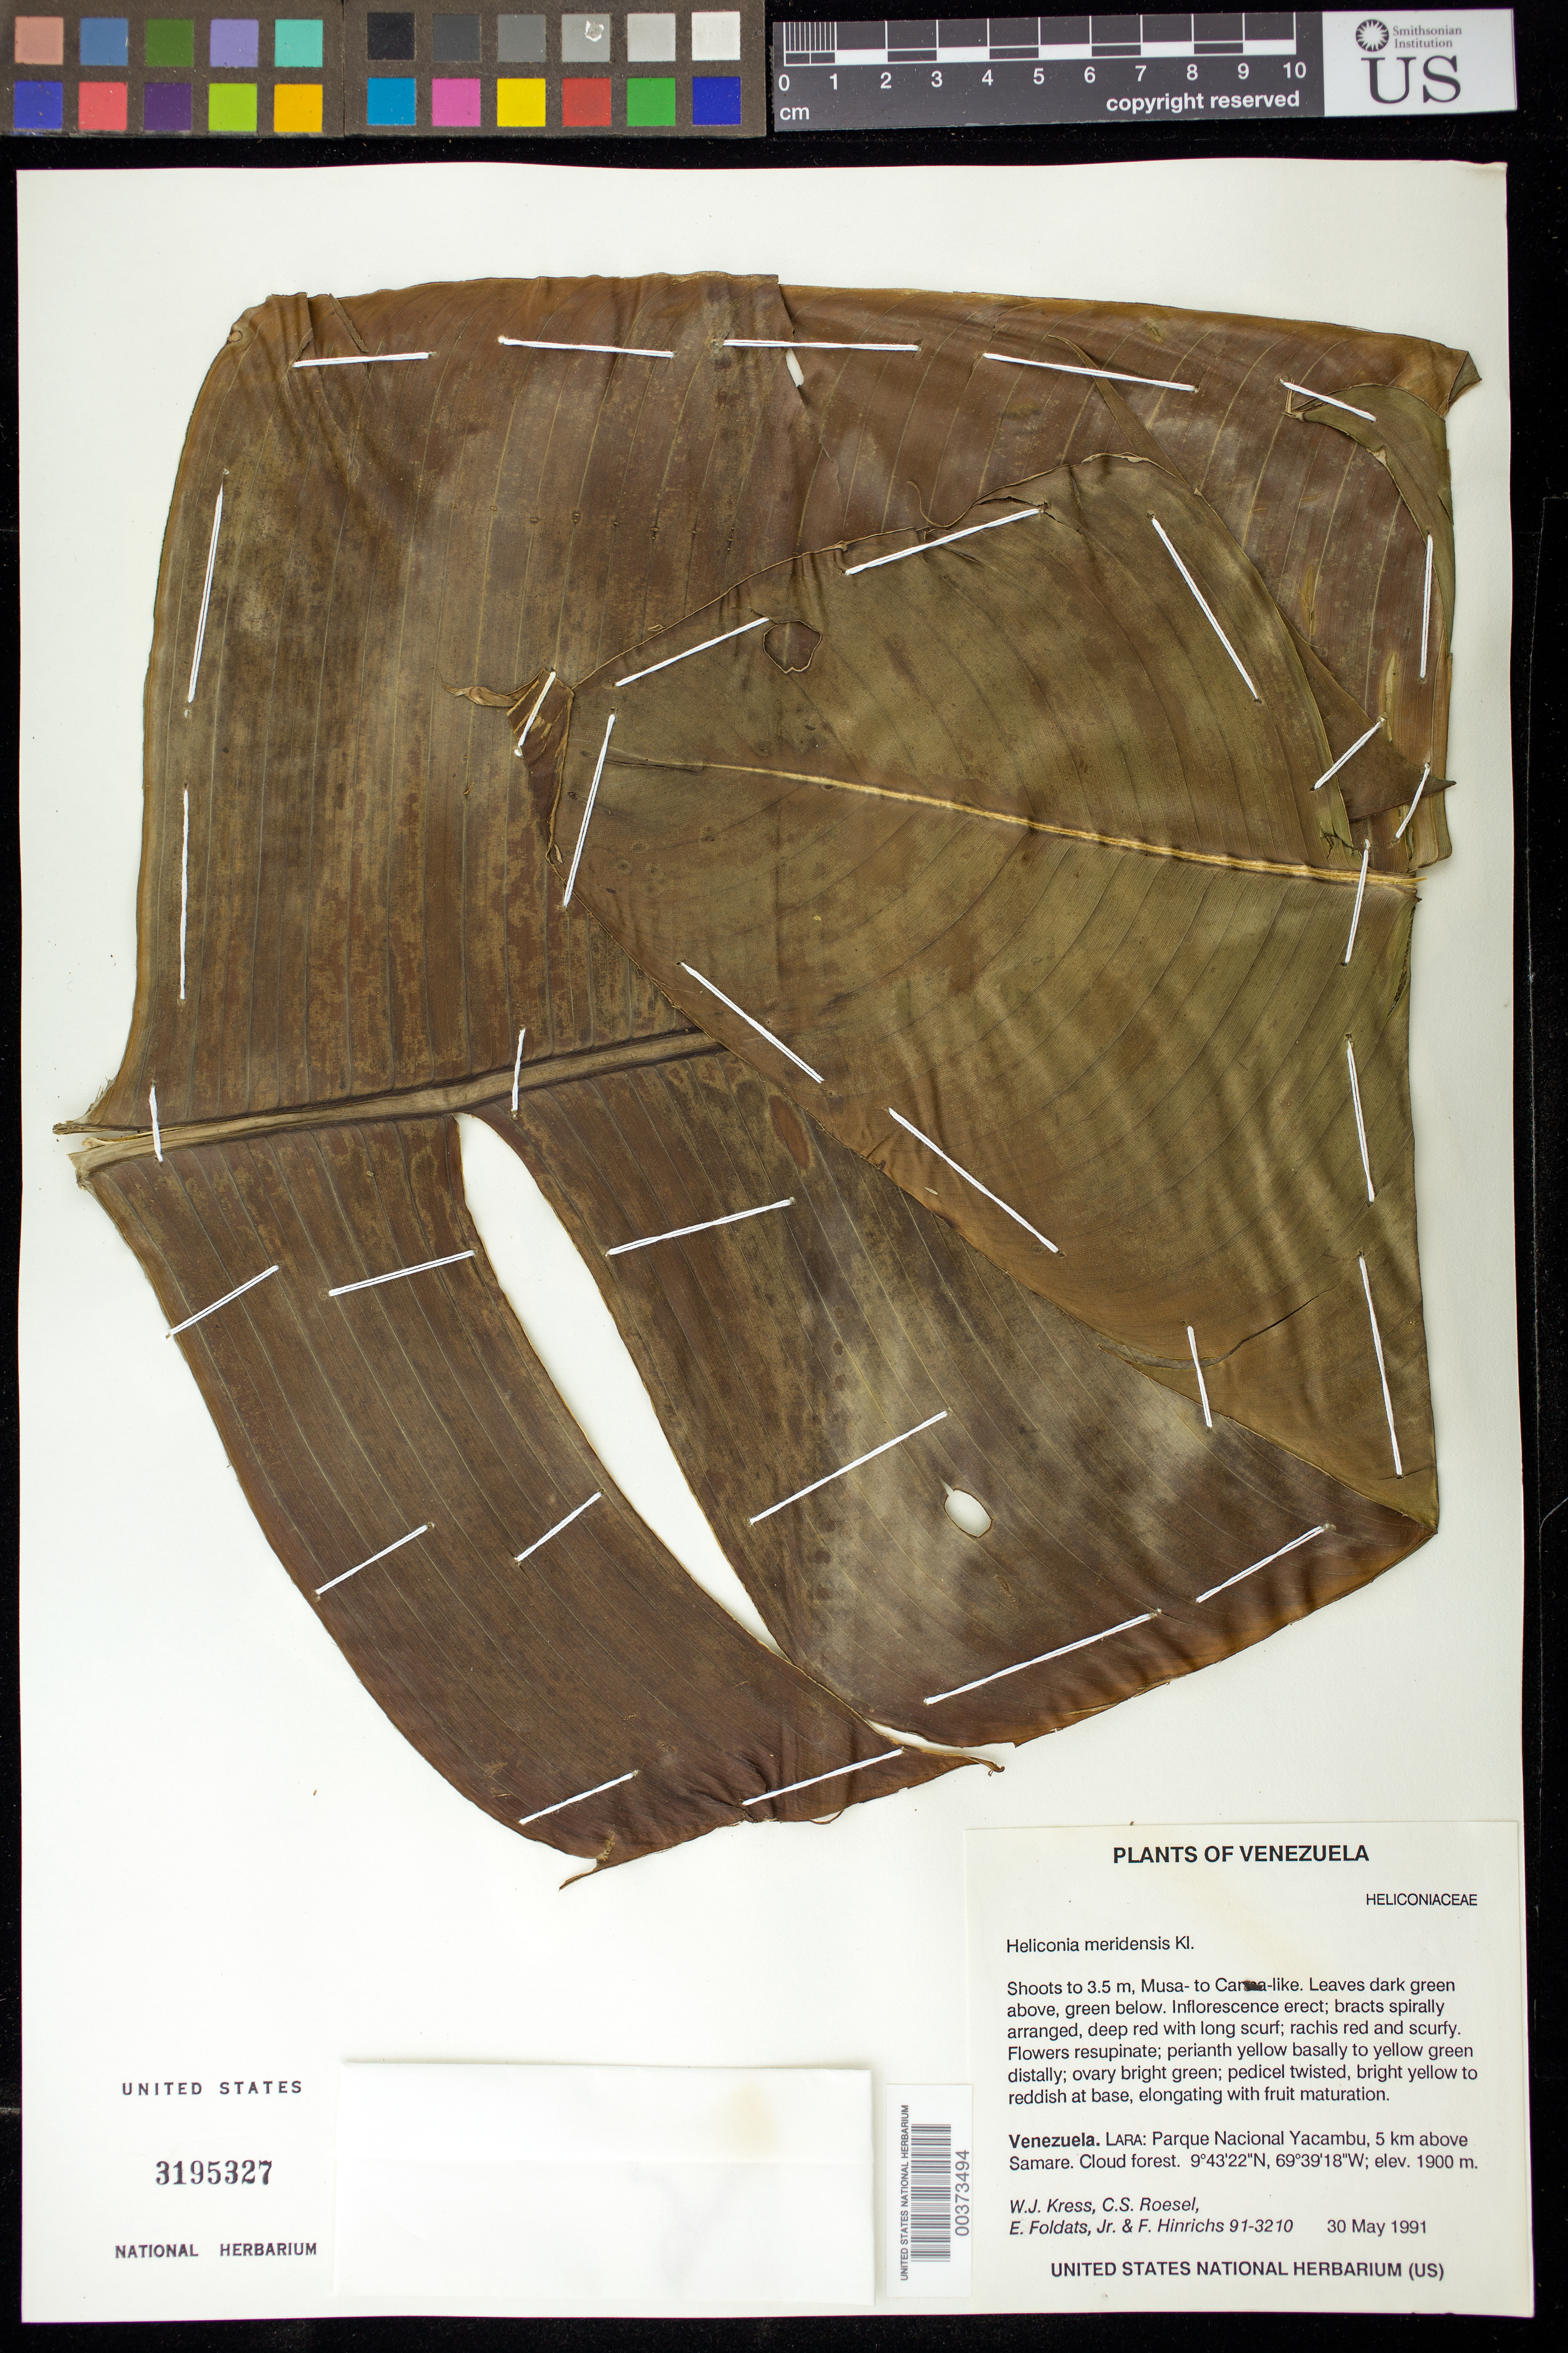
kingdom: Plantae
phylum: Tracheophyta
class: Magnoliopsida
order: Saxifragales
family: Grossulariaceae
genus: Ribes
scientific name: Ribes atropurpureum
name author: C.A. Mey.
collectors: W. J. Kress, C. S. Roesel, E. Foldats & F. Hinrichs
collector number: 91-3210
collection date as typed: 30 May 1991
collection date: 1991-05-30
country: Venezuela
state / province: Lara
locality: Parque nacional yacambu, 5 km above samare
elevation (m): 1900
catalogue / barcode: US 3195327